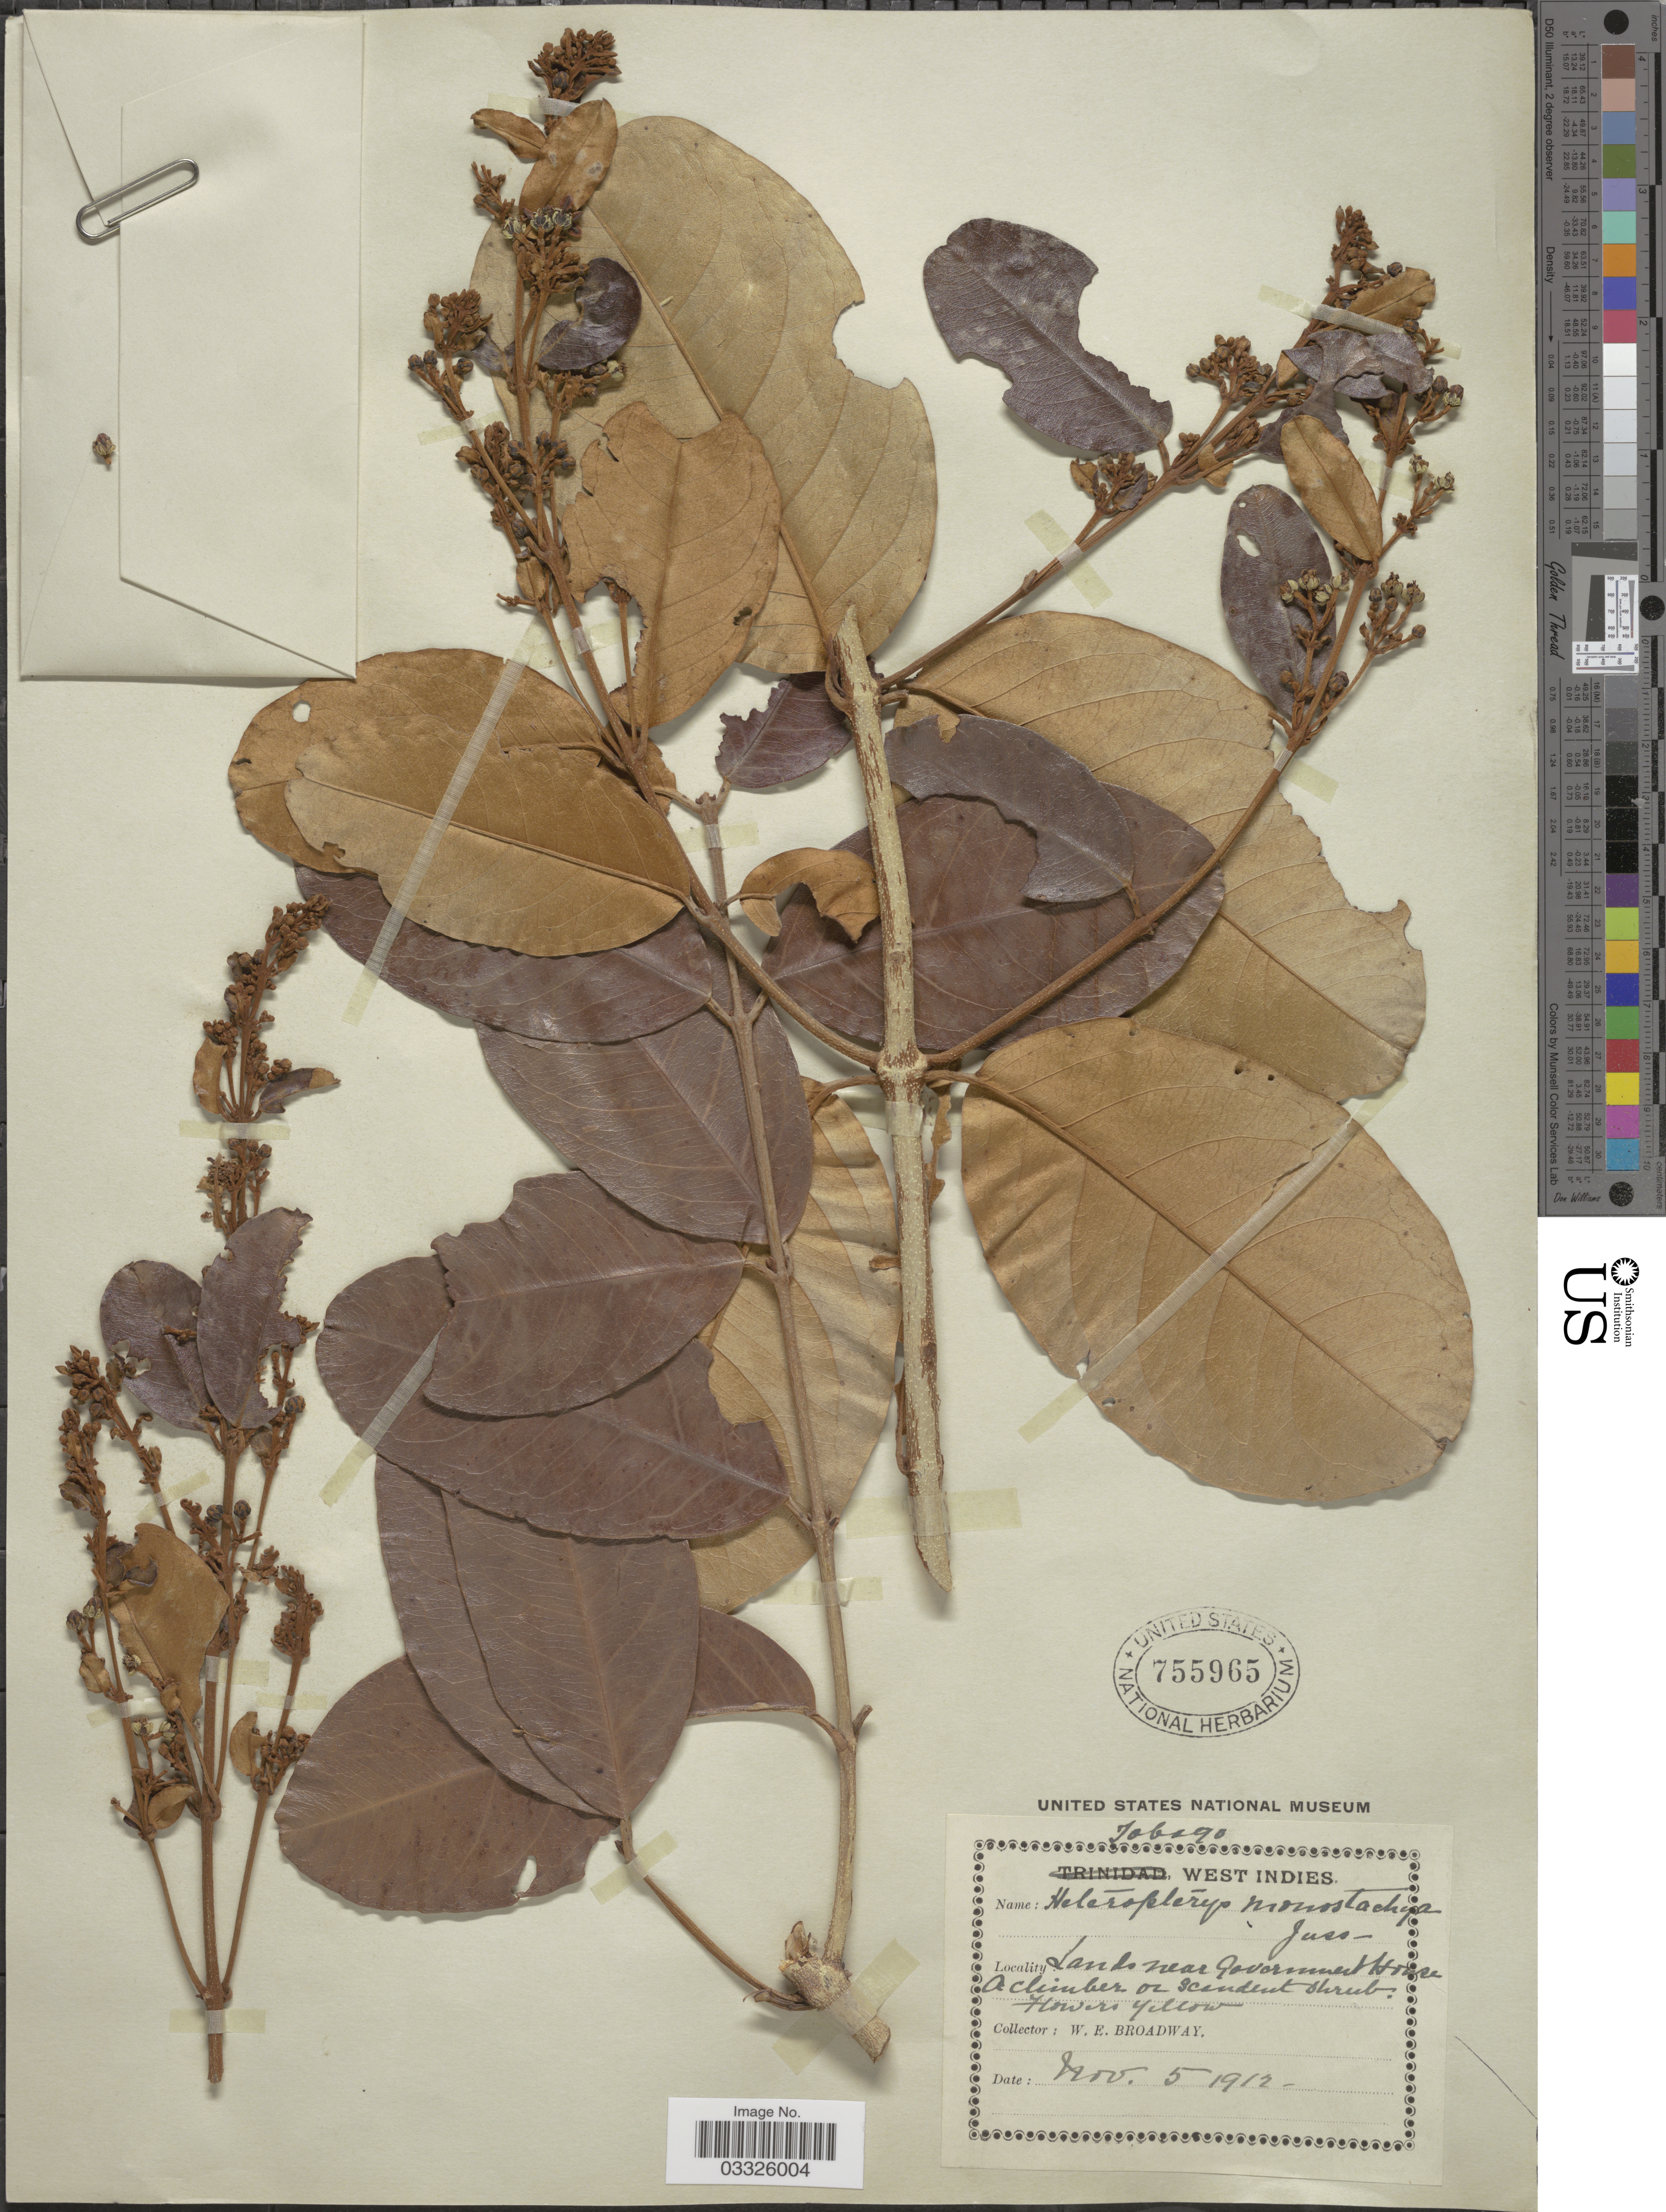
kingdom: Plantae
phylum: Tracheophyta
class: Magnoliopsida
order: Malpighiales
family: Malpighiaceae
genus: Heteropterys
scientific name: Heteropterys macrostachya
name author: A. Juss.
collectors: W. E. Broadway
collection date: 1912-11-05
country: Trinidad and Tobago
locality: Tobago. West Indies. Lands near Government House.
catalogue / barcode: US 755965